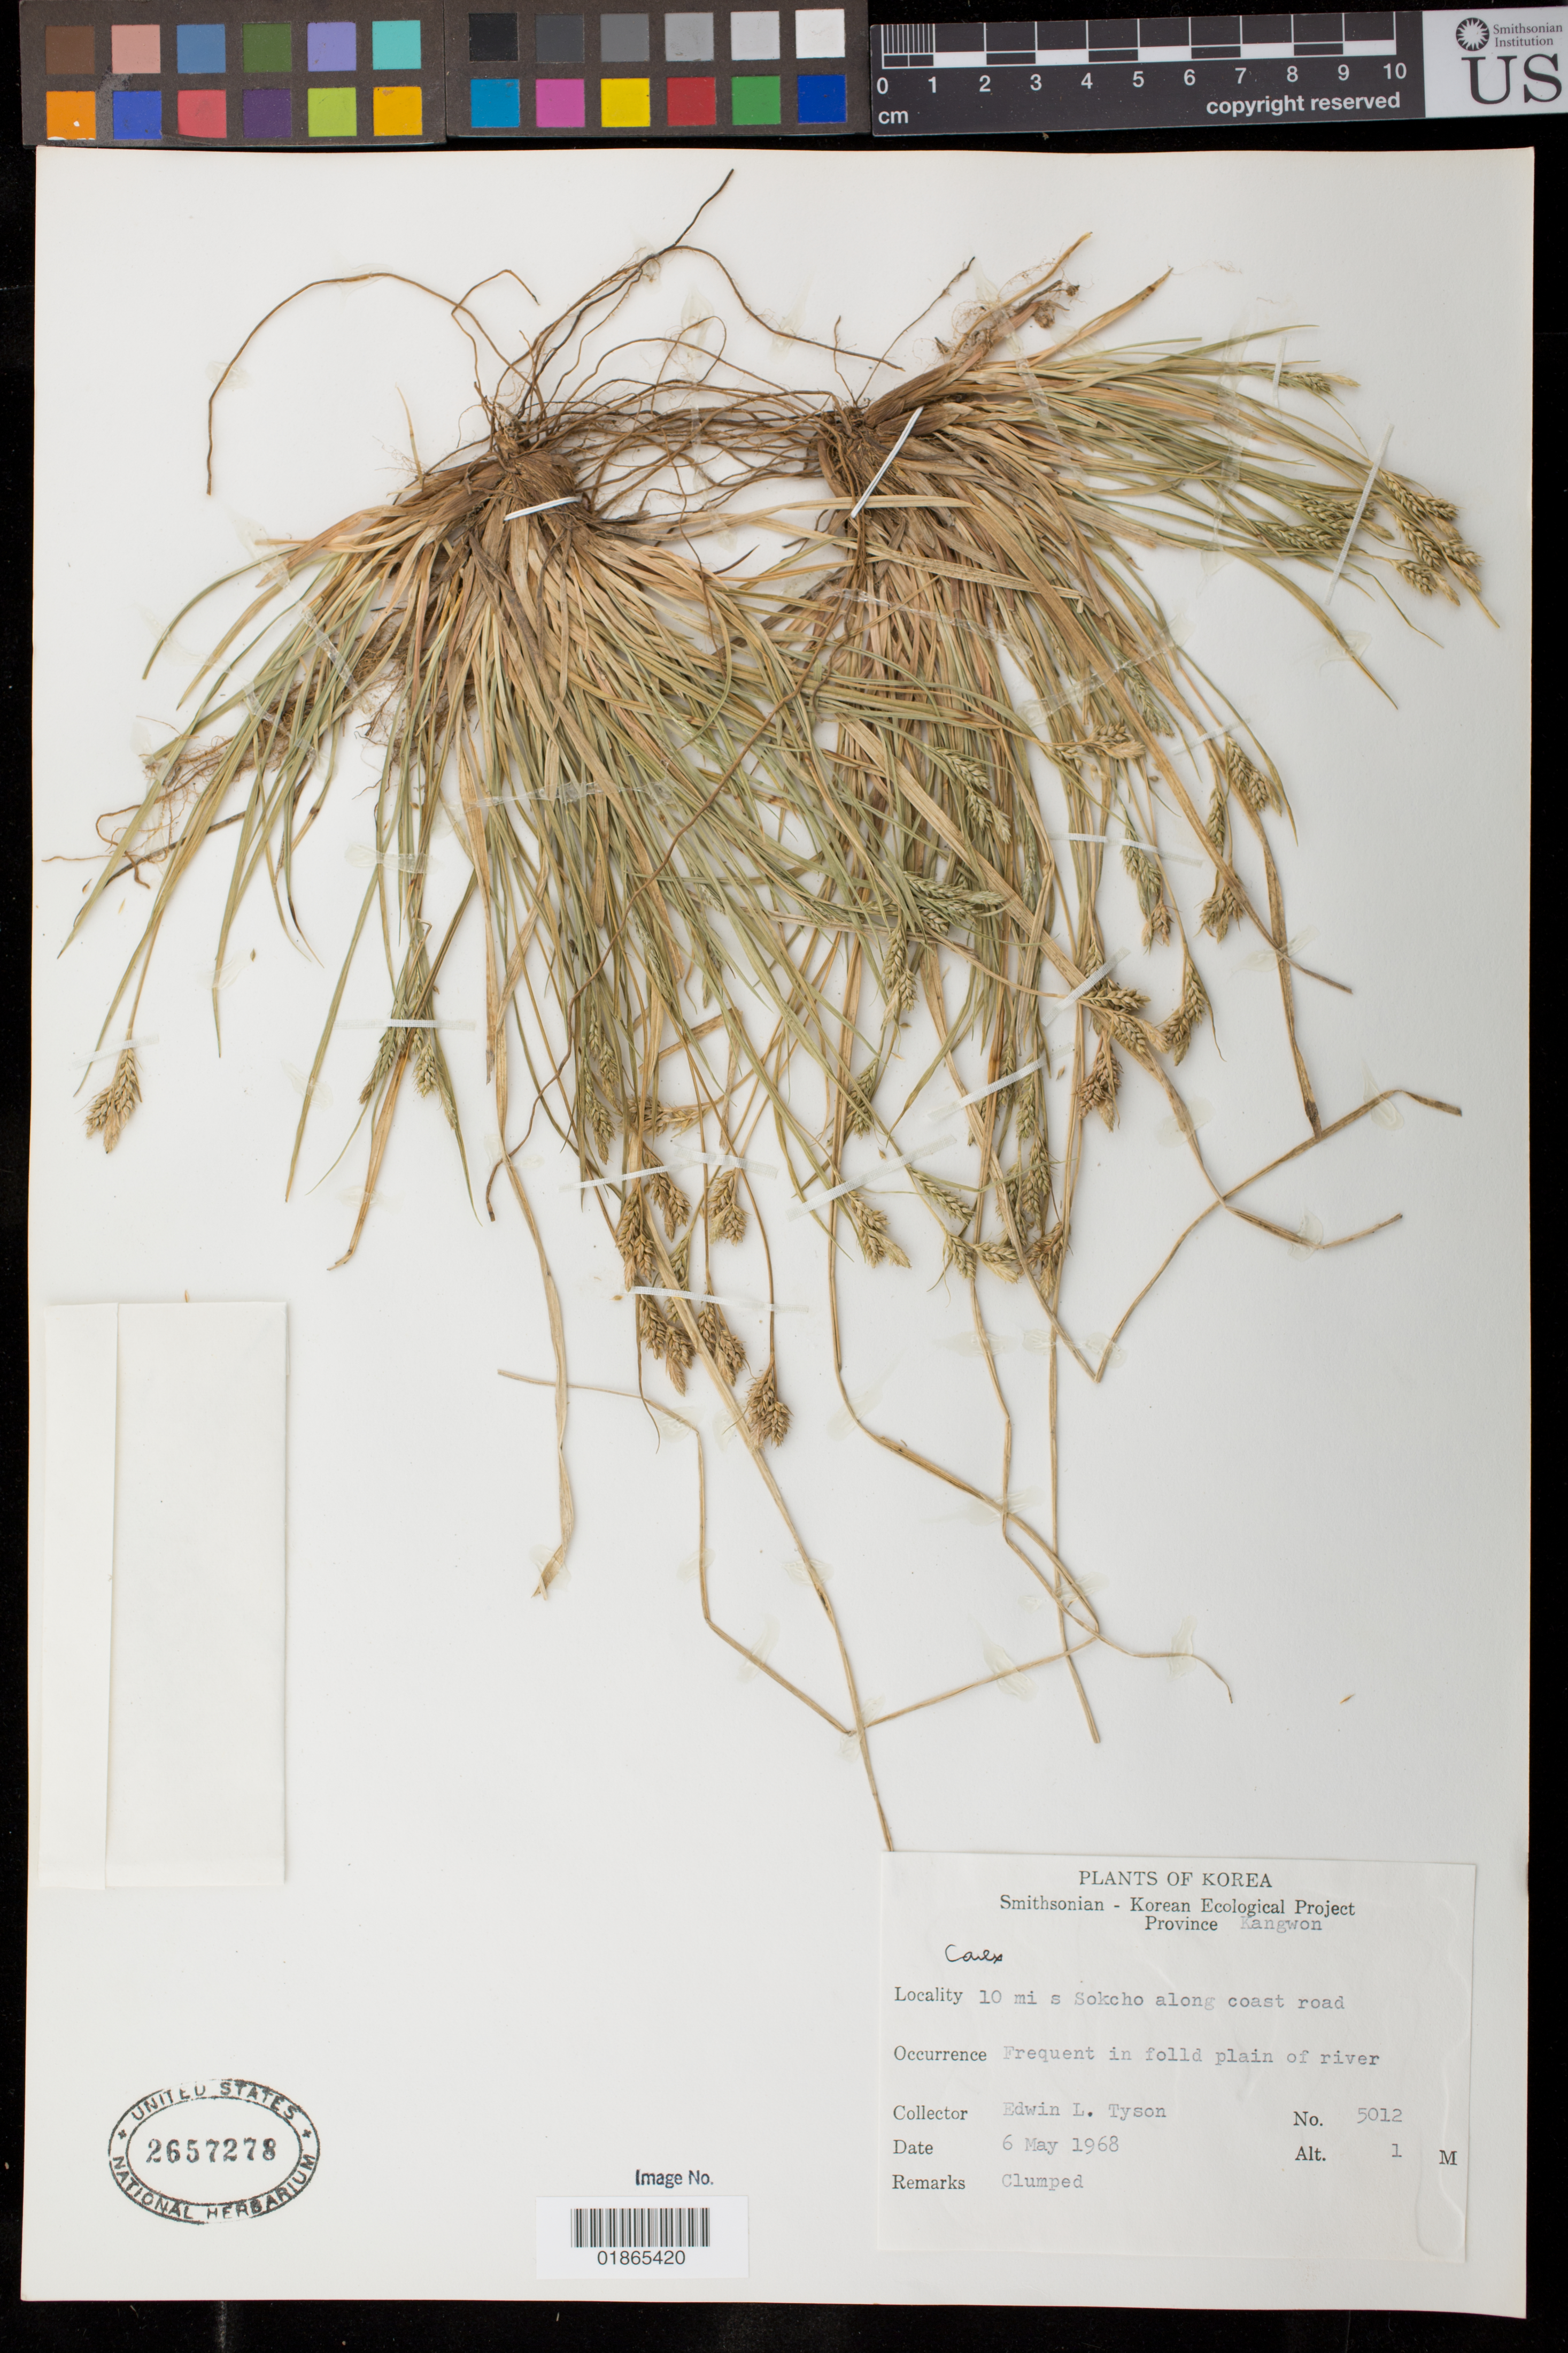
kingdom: Plantae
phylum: Tracheophyta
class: Liliopsida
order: Poales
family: Cyperaceae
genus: Carex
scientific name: Carex sp.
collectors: E. L. Tyson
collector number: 5012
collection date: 1968-05-06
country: North Korea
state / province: Kangwon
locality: Korea. 10 mi s Sokcho along coast road.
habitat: Frequent in folld plain of river.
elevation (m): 1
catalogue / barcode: US 2657278